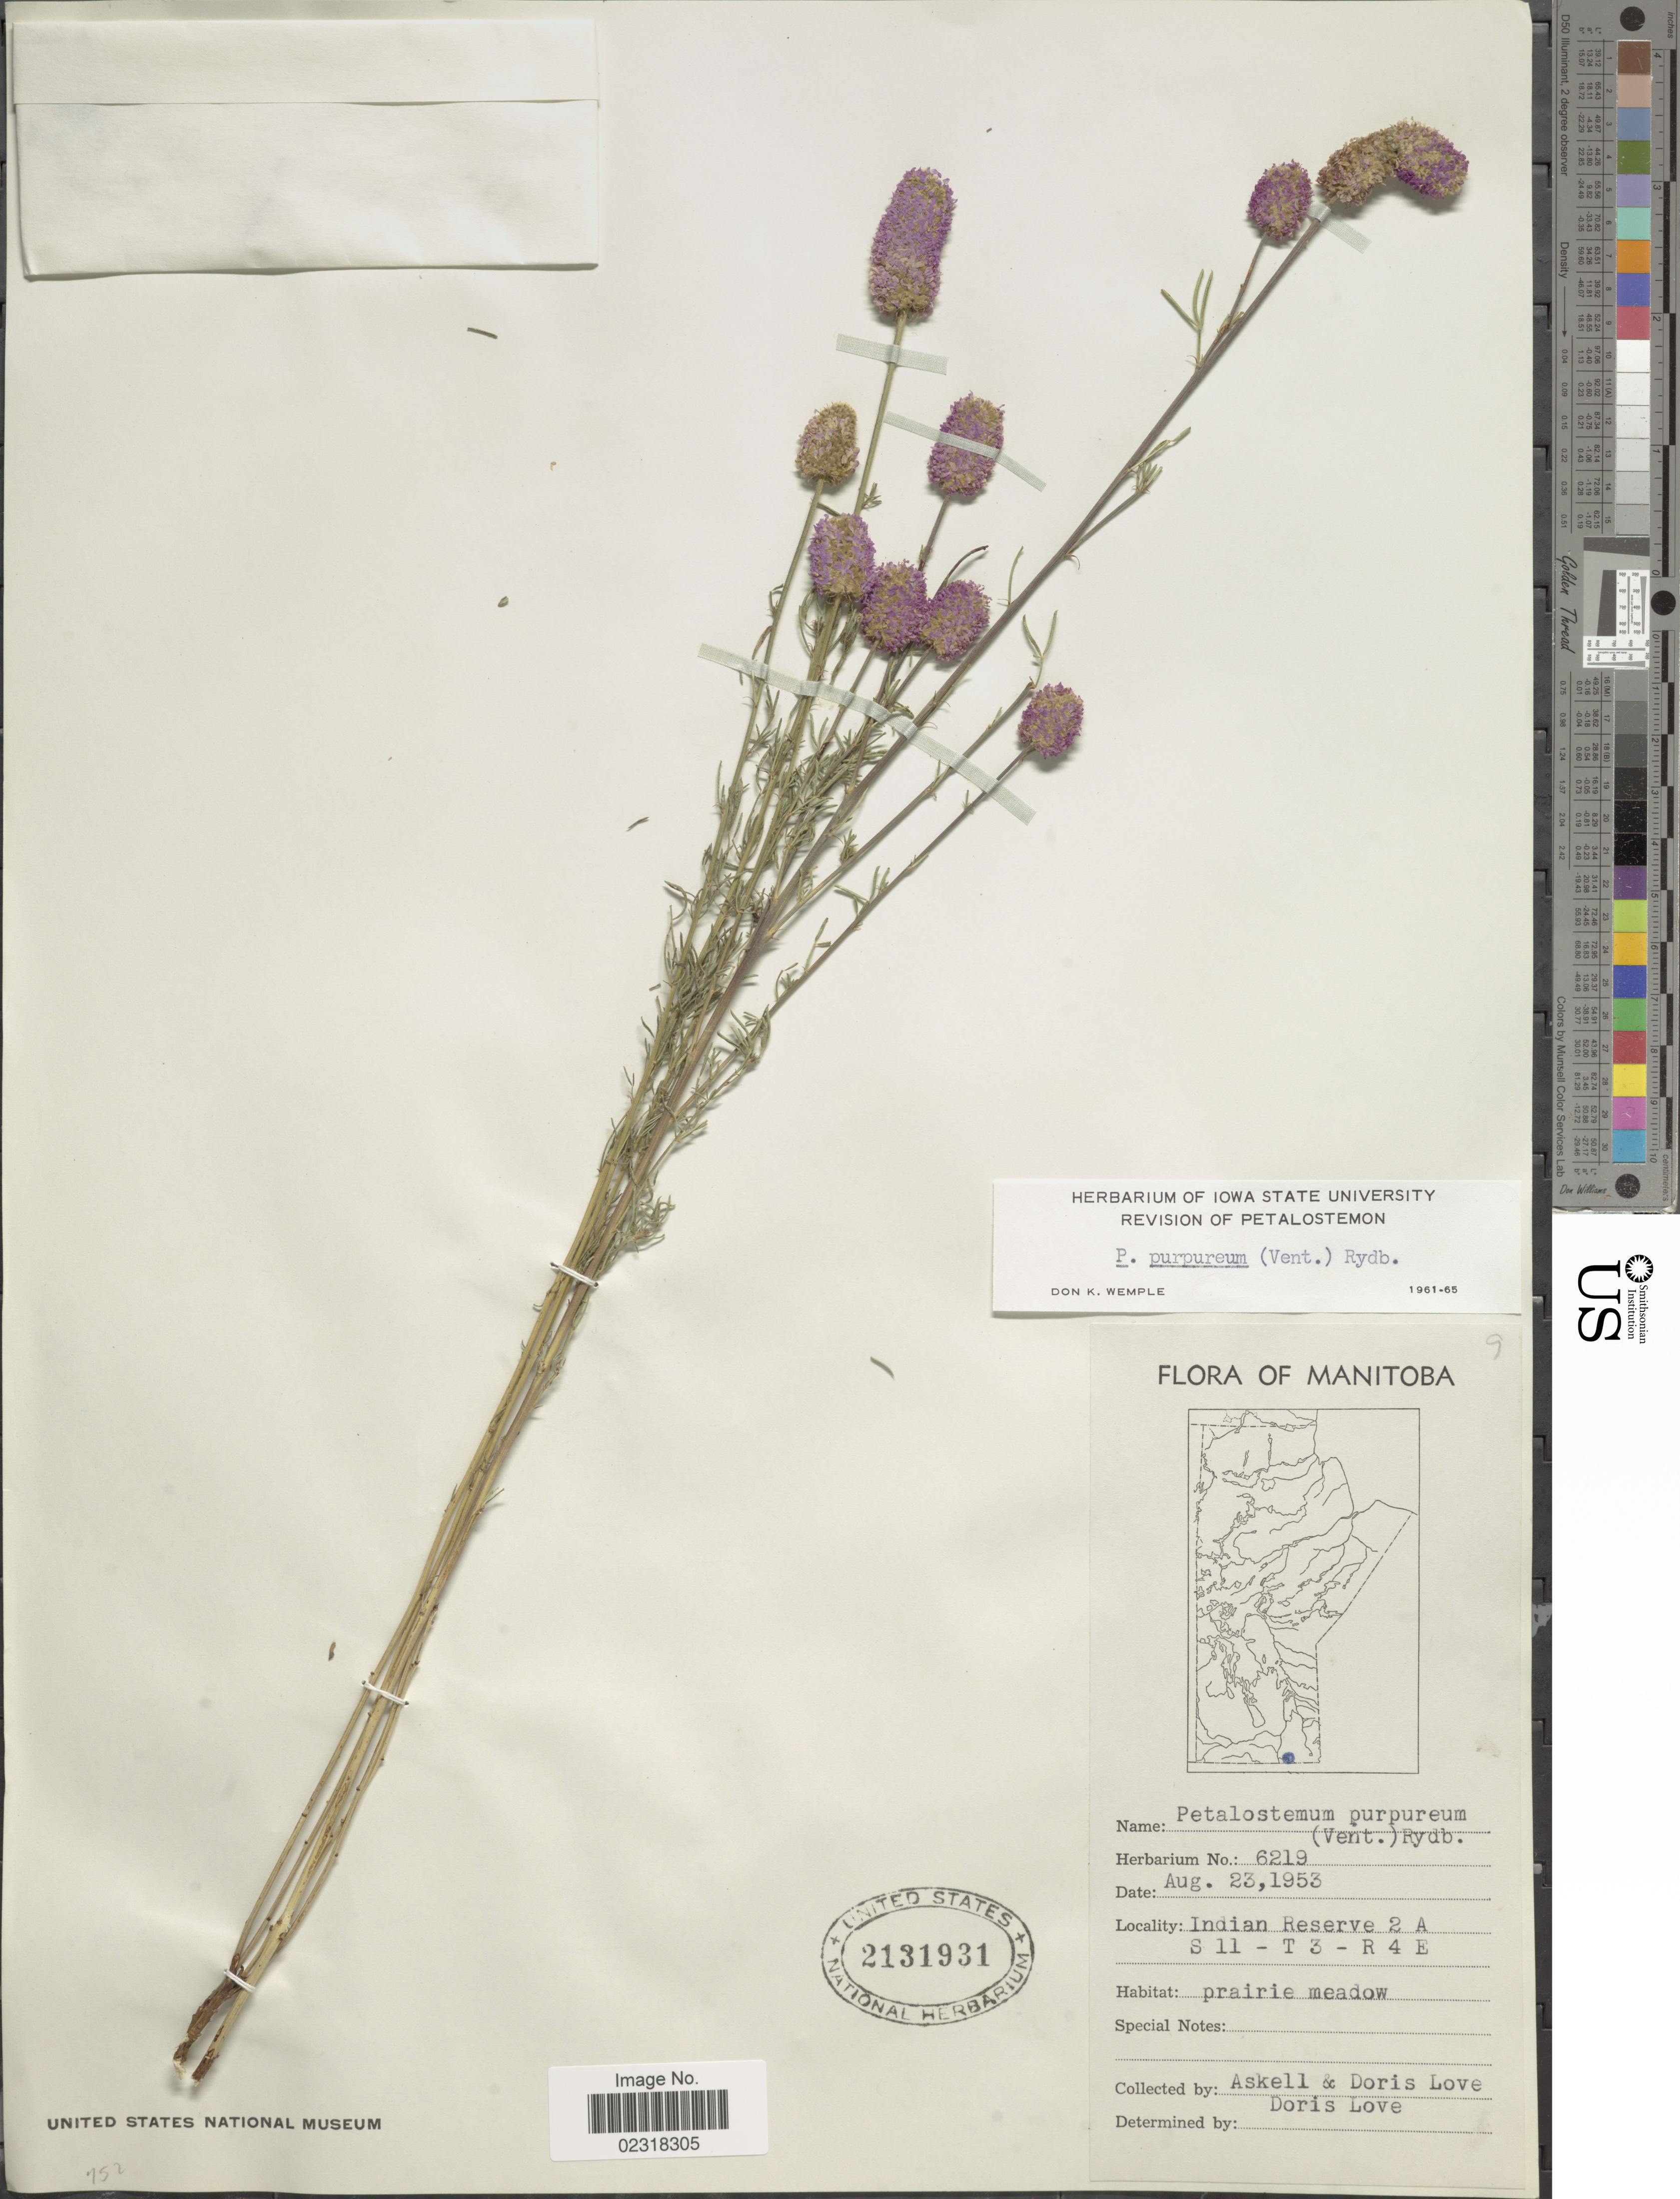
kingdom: Plantae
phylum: Tracheophyta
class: Magnoliopsida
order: Fabales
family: Fabaceae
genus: Dalea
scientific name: Dalea purpurea var. purpurea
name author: Vent.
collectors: Á. Löve & D. Löve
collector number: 6219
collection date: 1953-08-23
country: Canada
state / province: Manitoba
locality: Indian Reserve 2 A S 11 - T 3 - R 4 E, prairie meadow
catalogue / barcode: US 2131931